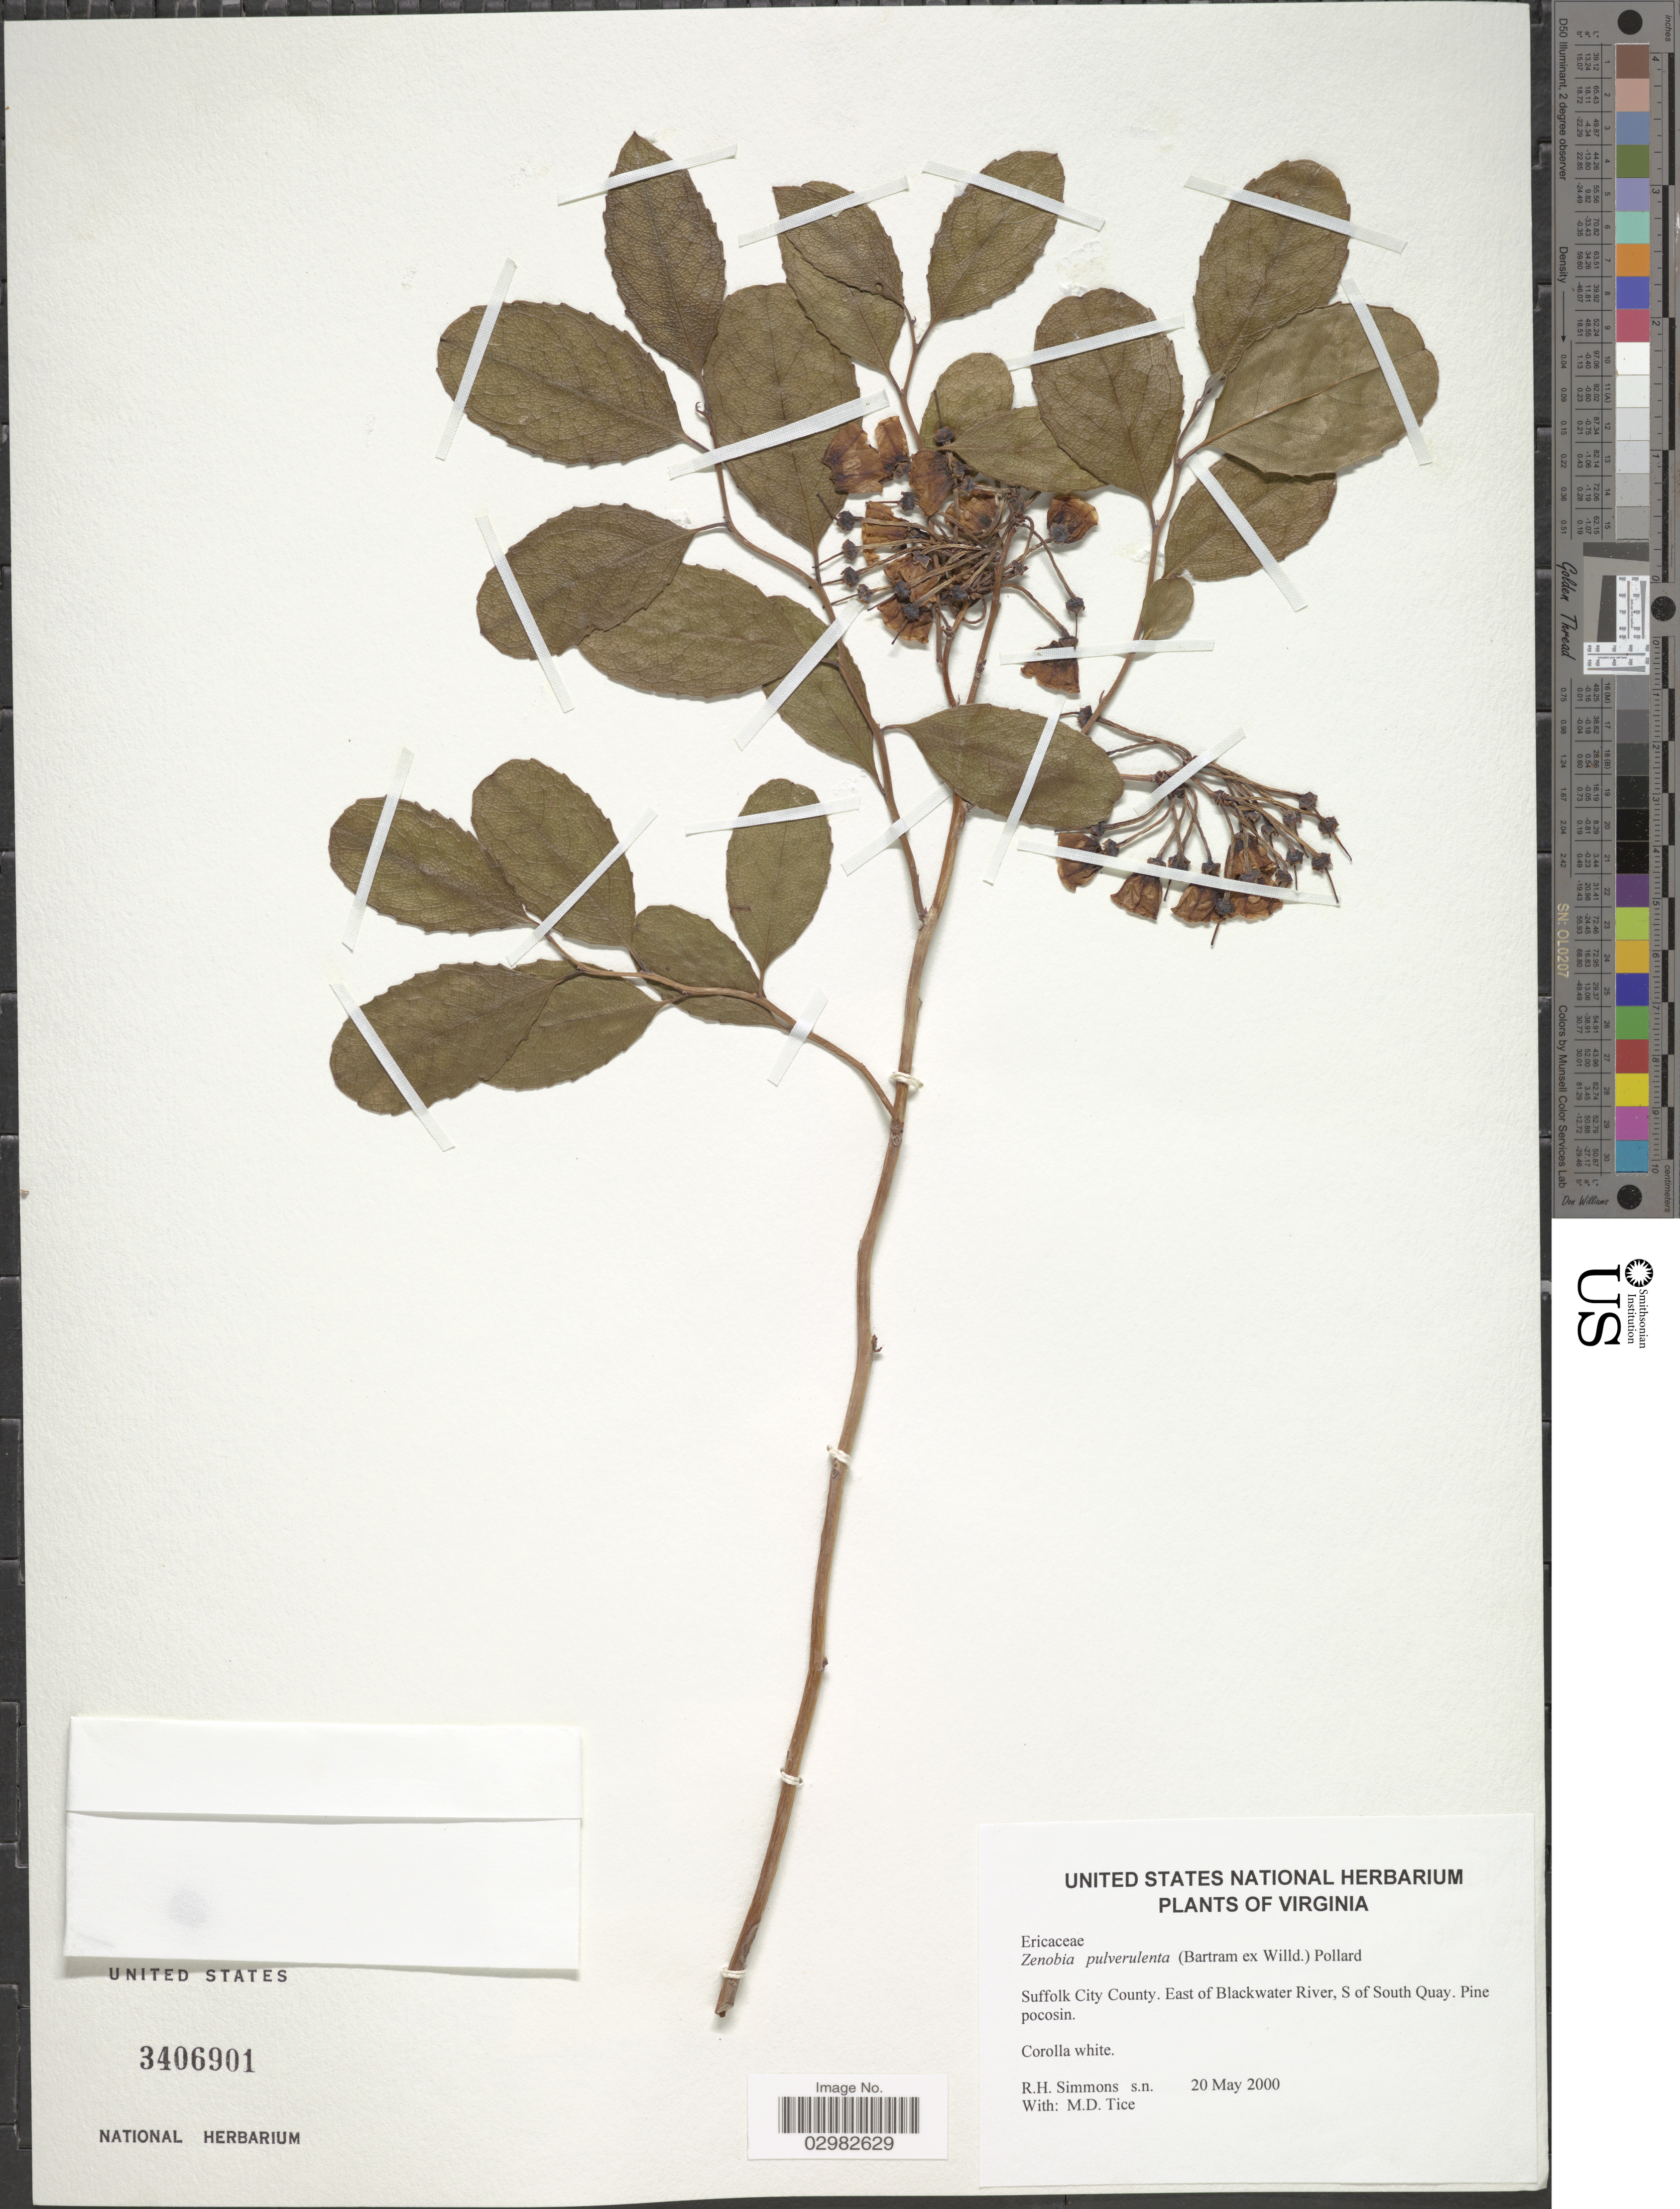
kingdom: Plantae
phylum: Tracheophyta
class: Magnoliopsida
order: Ericales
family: Ericaceae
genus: Zenobia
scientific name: Zenobia pulverulenta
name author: (W. Bartram ex Willd.) Pollard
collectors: R. H. Simmons & M. Tice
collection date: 2000-05-20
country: United States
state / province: Virginia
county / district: City of Suffolk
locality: Suffolk City County, East of Blackwater River, S of South Quay.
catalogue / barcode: US 3406901